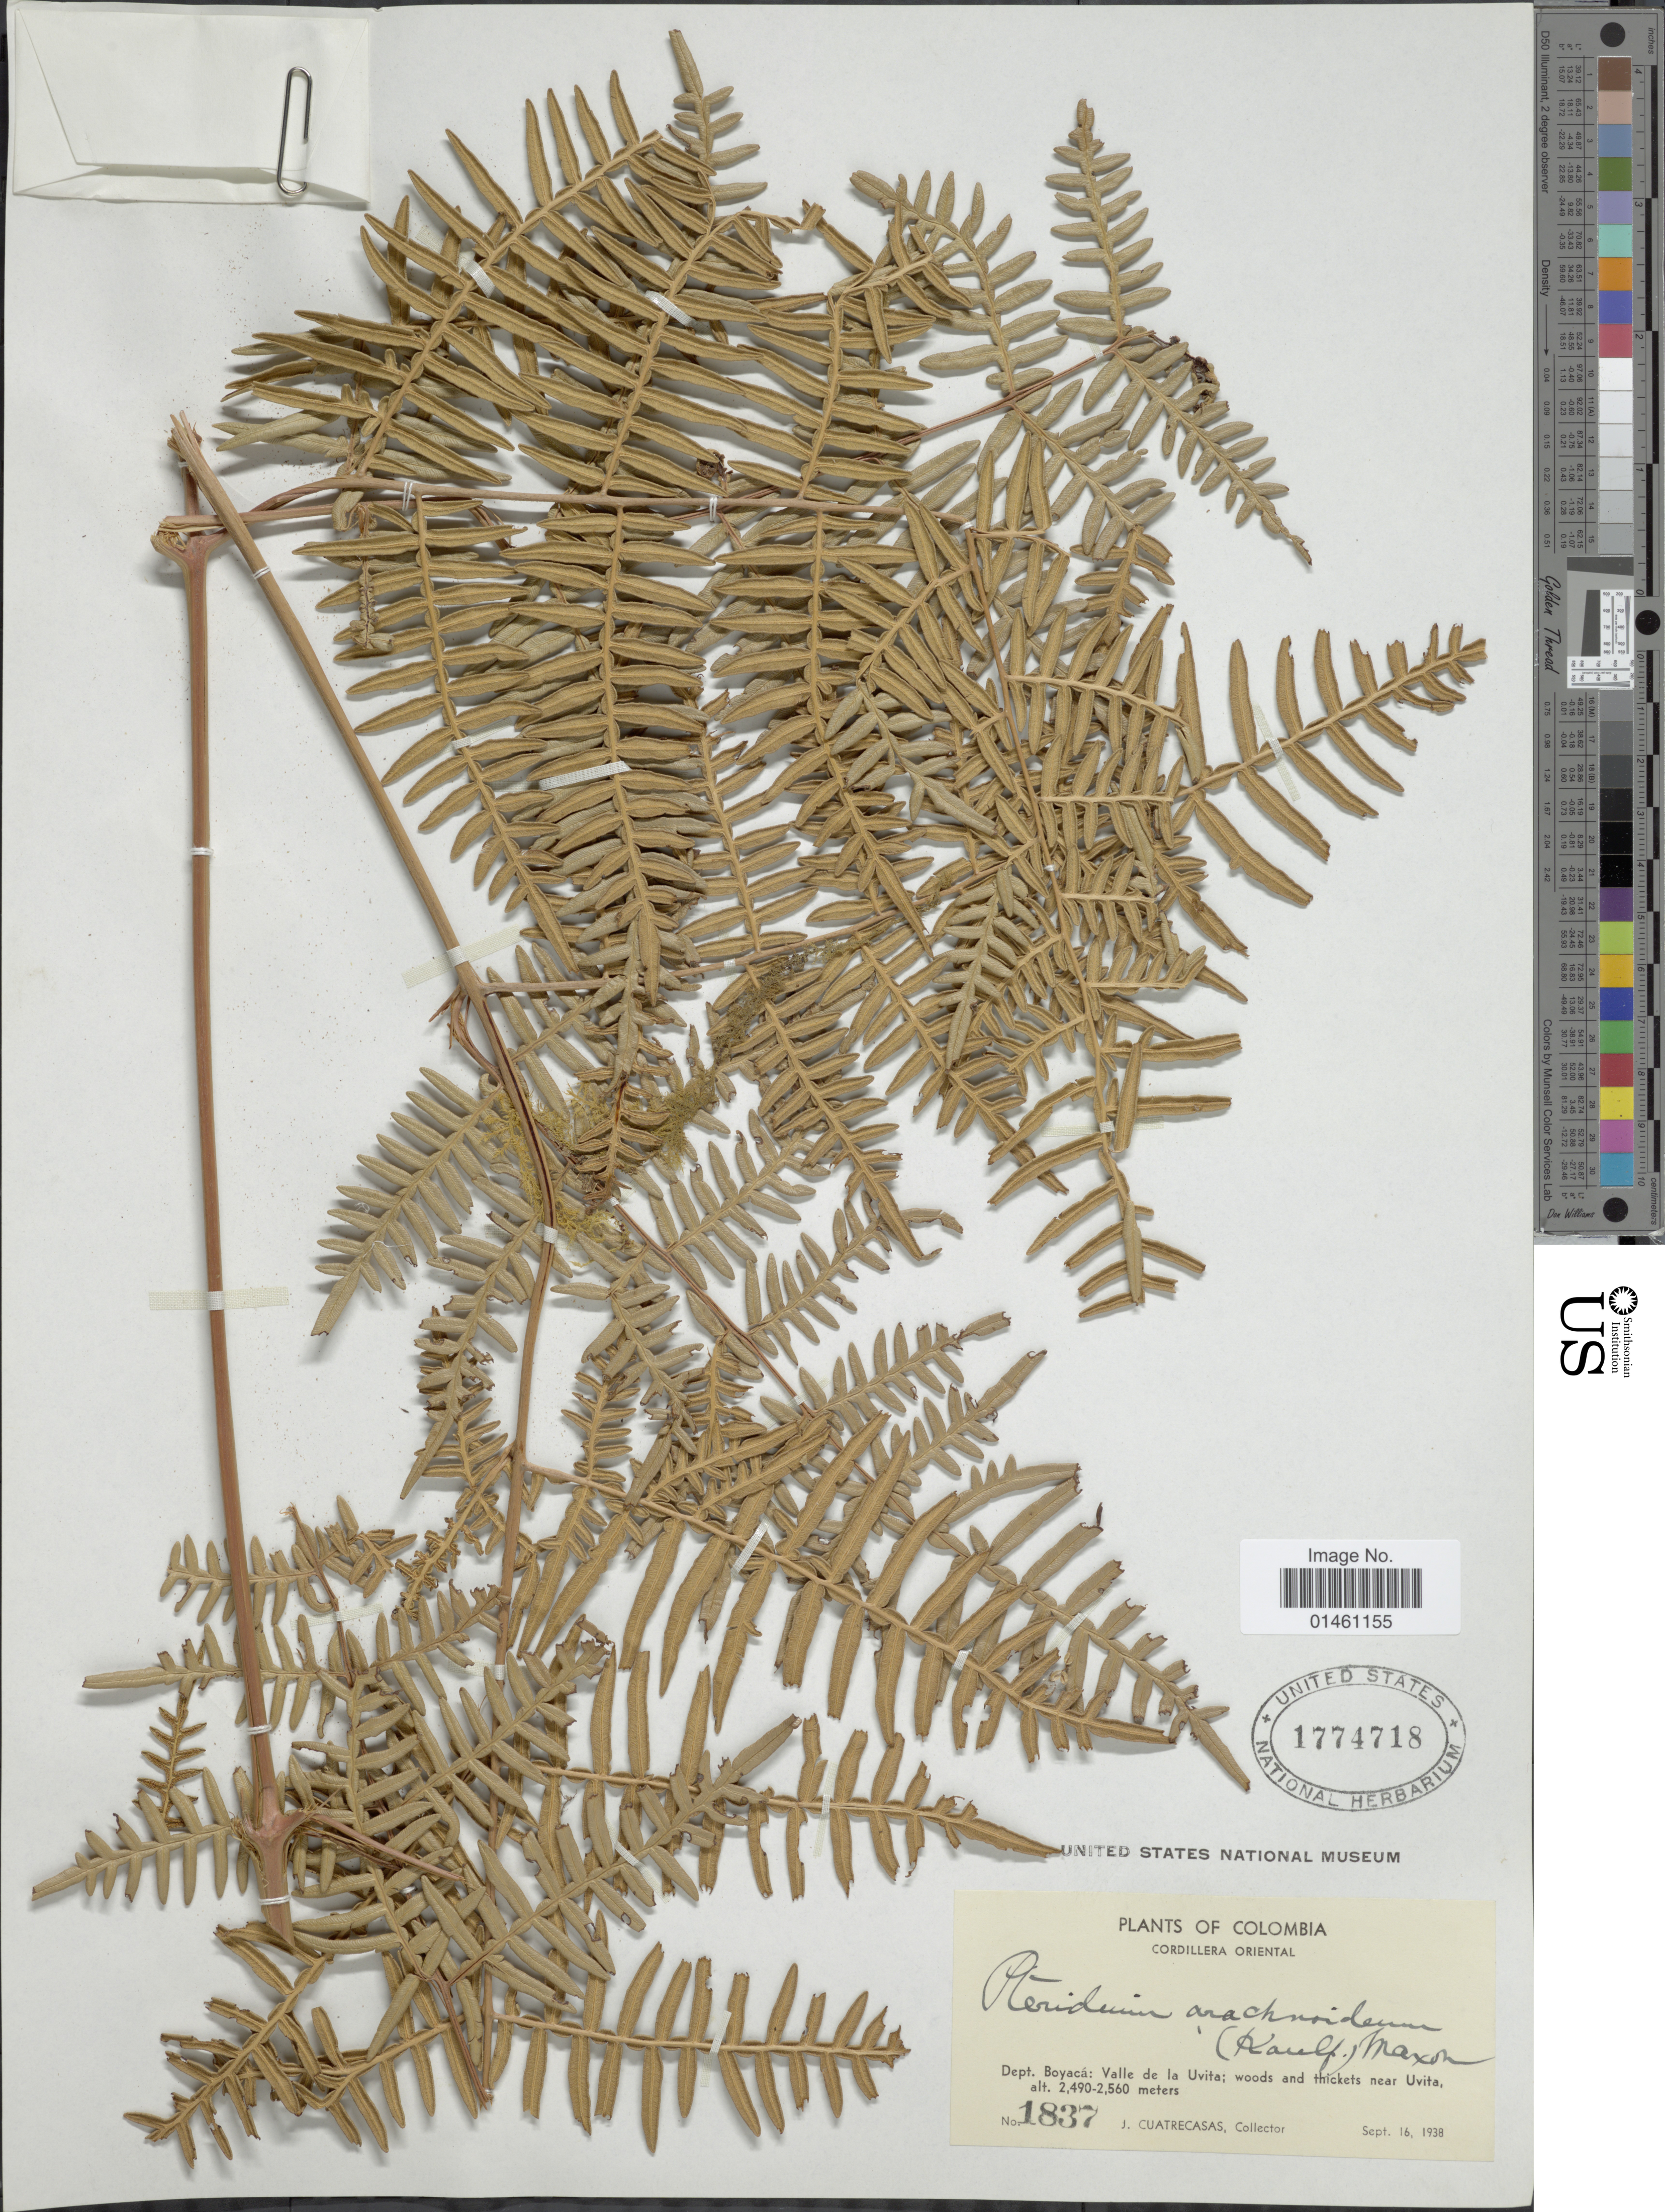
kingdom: Plantae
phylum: Tracheophyta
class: Polypodiopsida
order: Polypodiales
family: Dennstaedtiaceae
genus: Pteridium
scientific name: Pteridium aquilinum var. arachnoideum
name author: (Kaulf.) Herter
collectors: J. Cuatrecasas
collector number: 1837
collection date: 1938-09-16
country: Colombia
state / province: Boyacá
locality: Cordillera orienta, Dept. Boyacá: Valle de la Uvita; woods and thickets near Uvita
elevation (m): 2490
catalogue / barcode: US 1774718